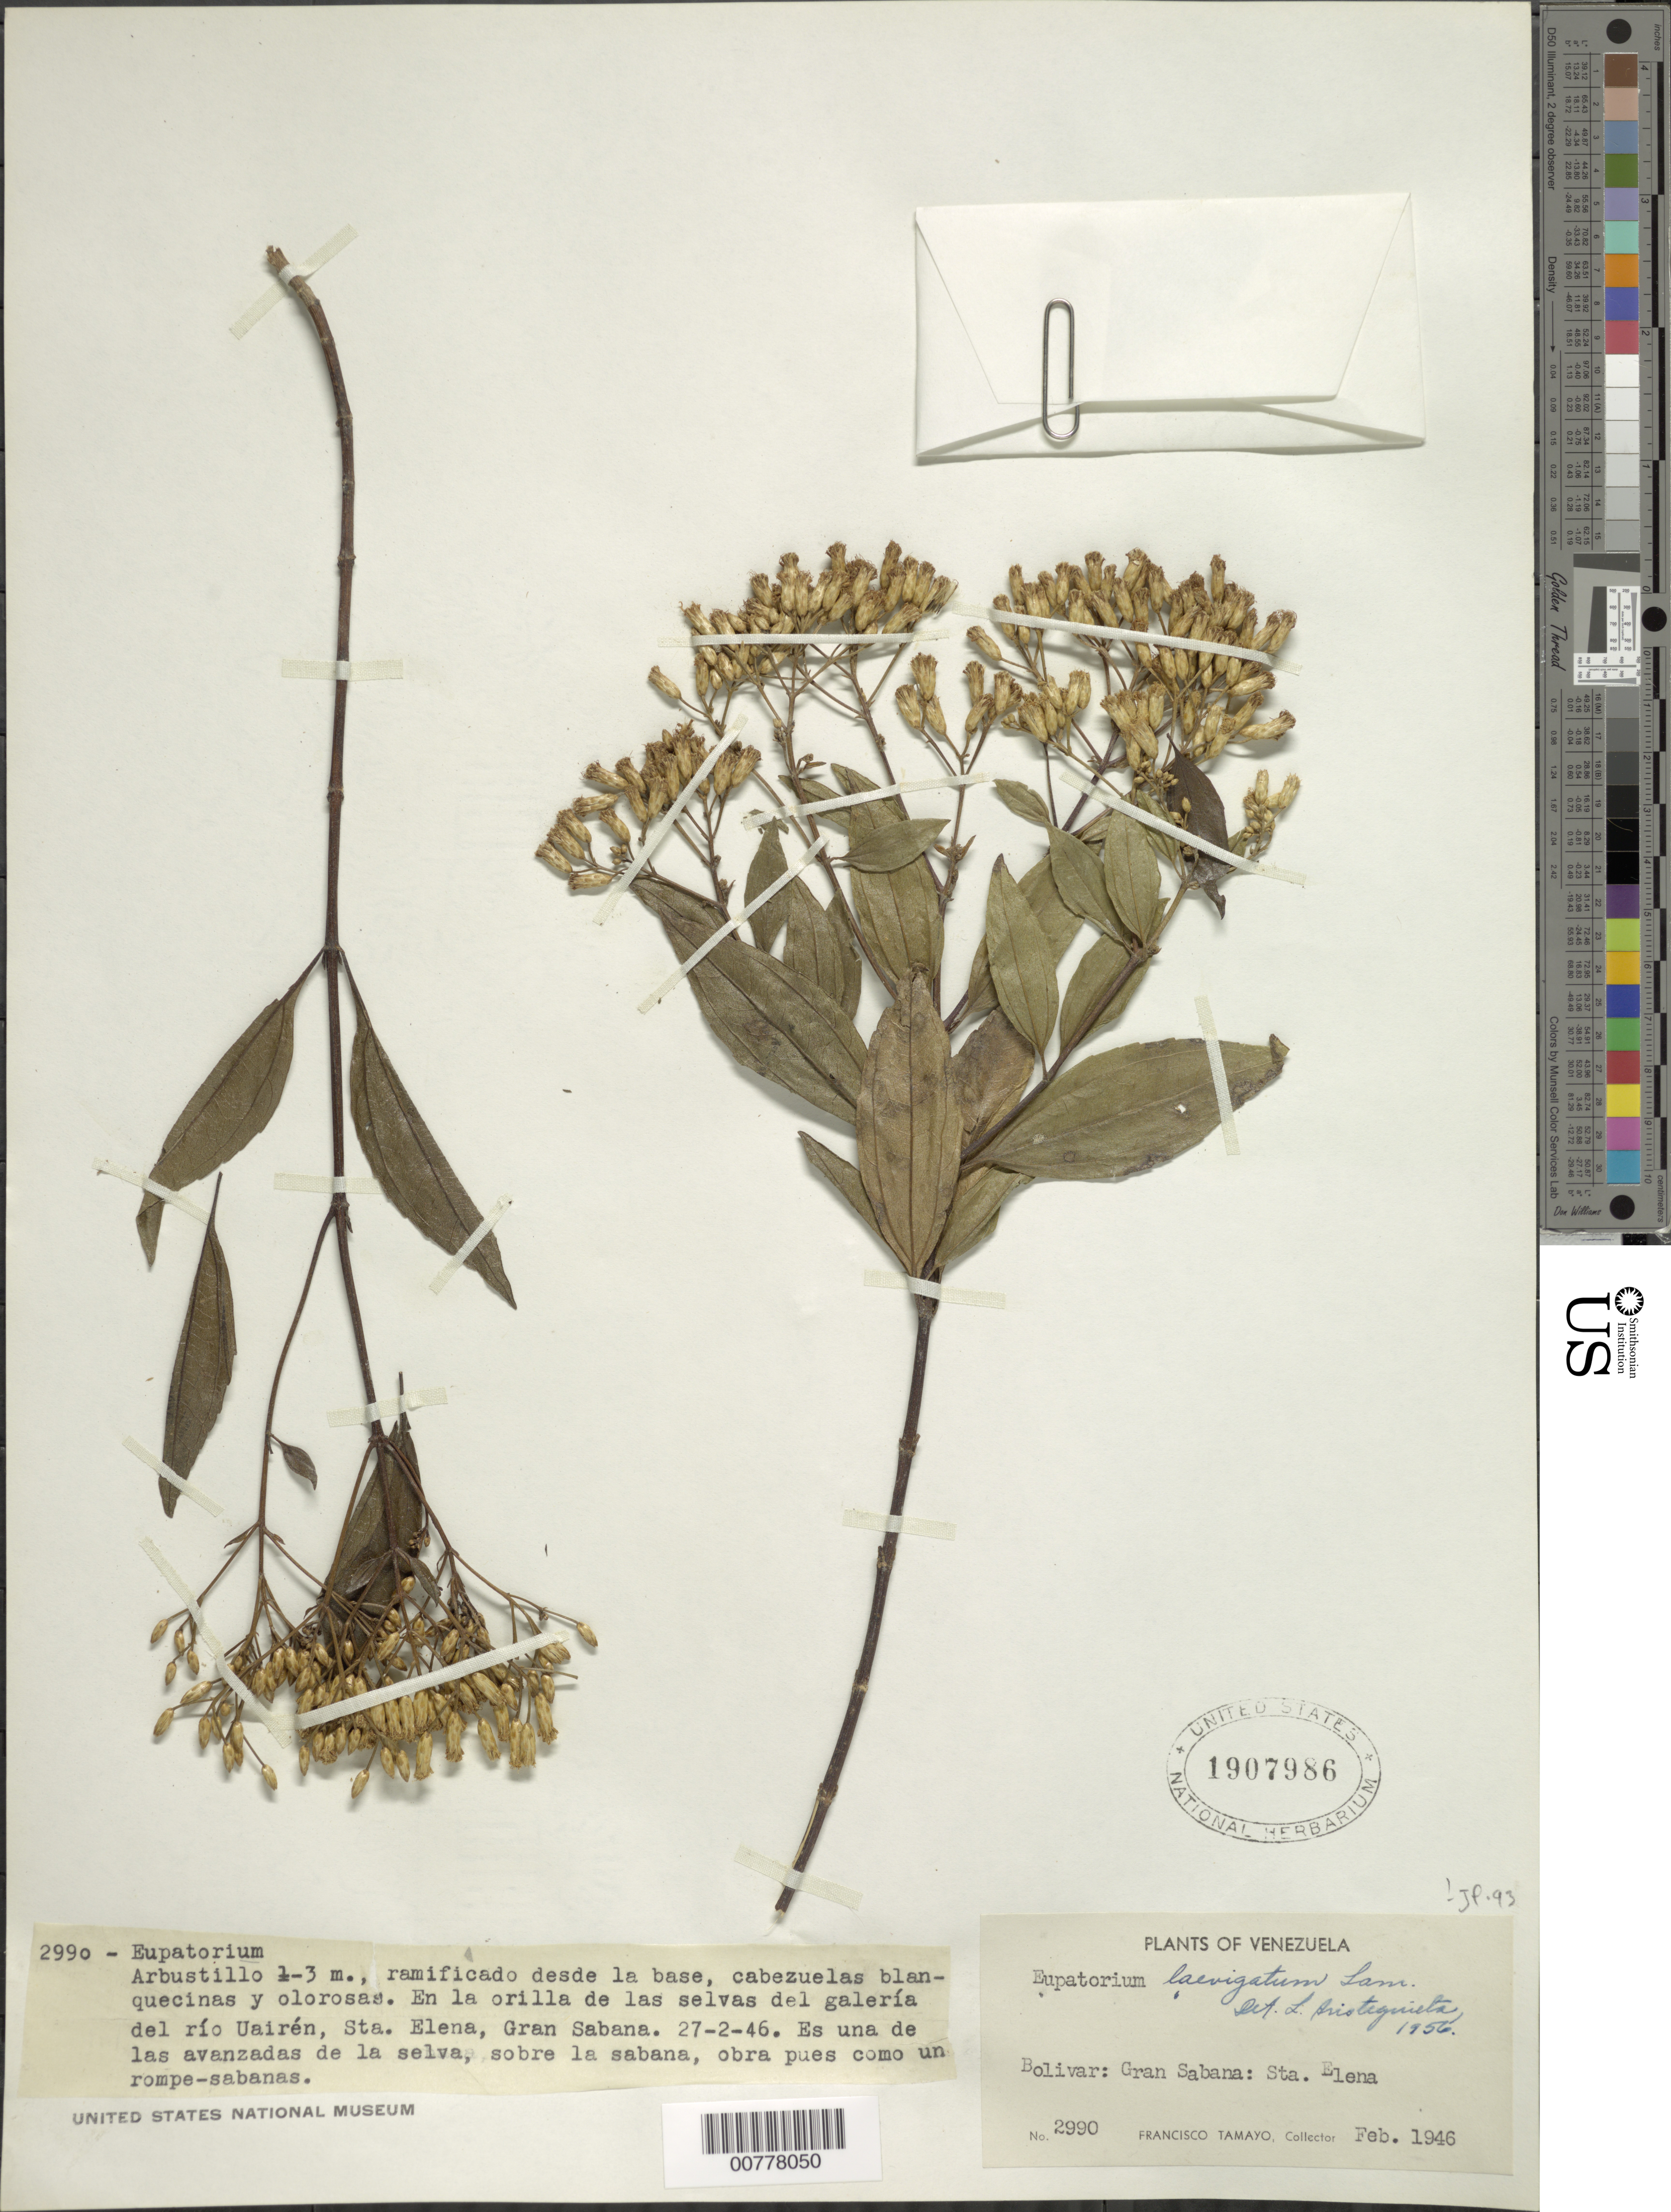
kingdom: Plantae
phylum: Tracheophyta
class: Magnoliopsida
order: Asterales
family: Asteraceae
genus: Chromolaena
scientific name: Chromolaena laevigata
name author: (Lam.) R.M. King & H. Rob.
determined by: Aristeguieta, L.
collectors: F. Tamayo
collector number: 2990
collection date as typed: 27-Feb-46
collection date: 1946-02-27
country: Venezuela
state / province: Bolívar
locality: Gran Sabana, Sta. Elena, Río Uairén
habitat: Orilla de las selvas del galeria del Rio Uairen.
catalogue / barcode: US 1907986